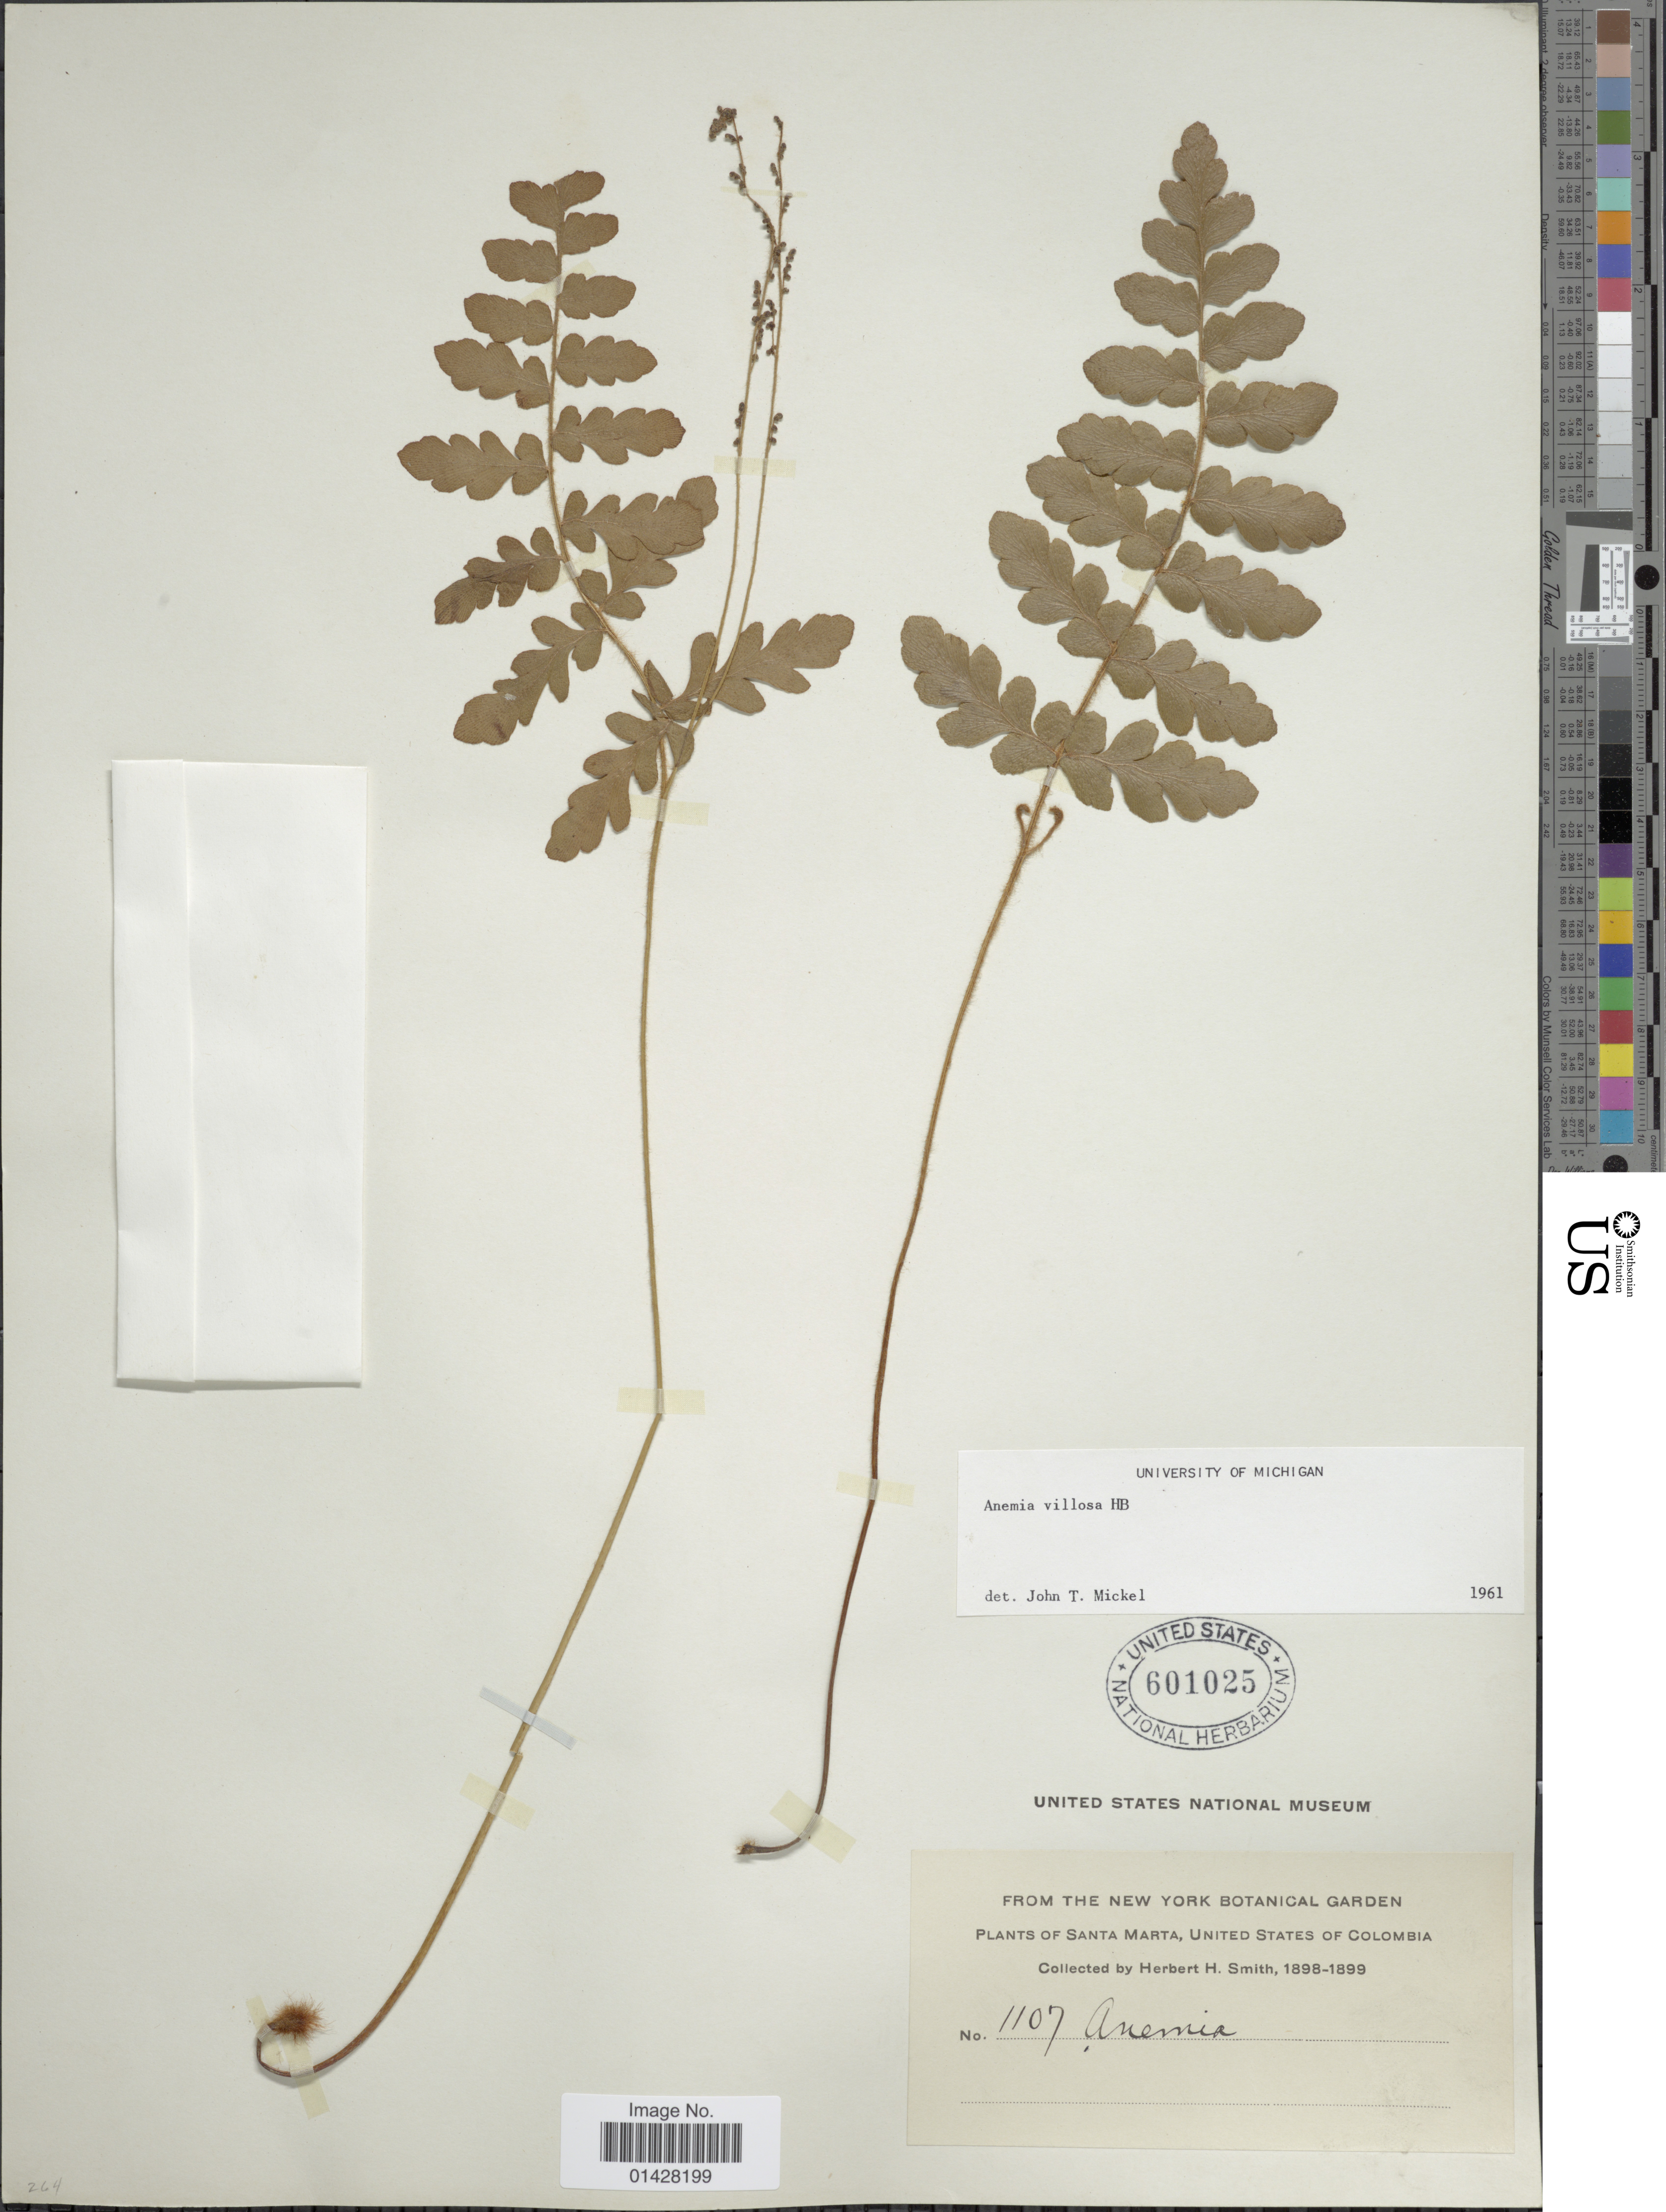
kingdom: Plantae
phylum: Tracheophyta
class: Polypodiopsida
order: Schizaeales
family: Anemiaceae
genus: Anemia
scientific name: Anemia villosa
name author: Humb. & Bonpl. ex Willd.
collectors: Herbert H. Smith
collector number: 1107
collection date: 1898/1899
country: Colombia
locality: Santa Marta, United States of Columbia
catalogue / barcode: US 601025